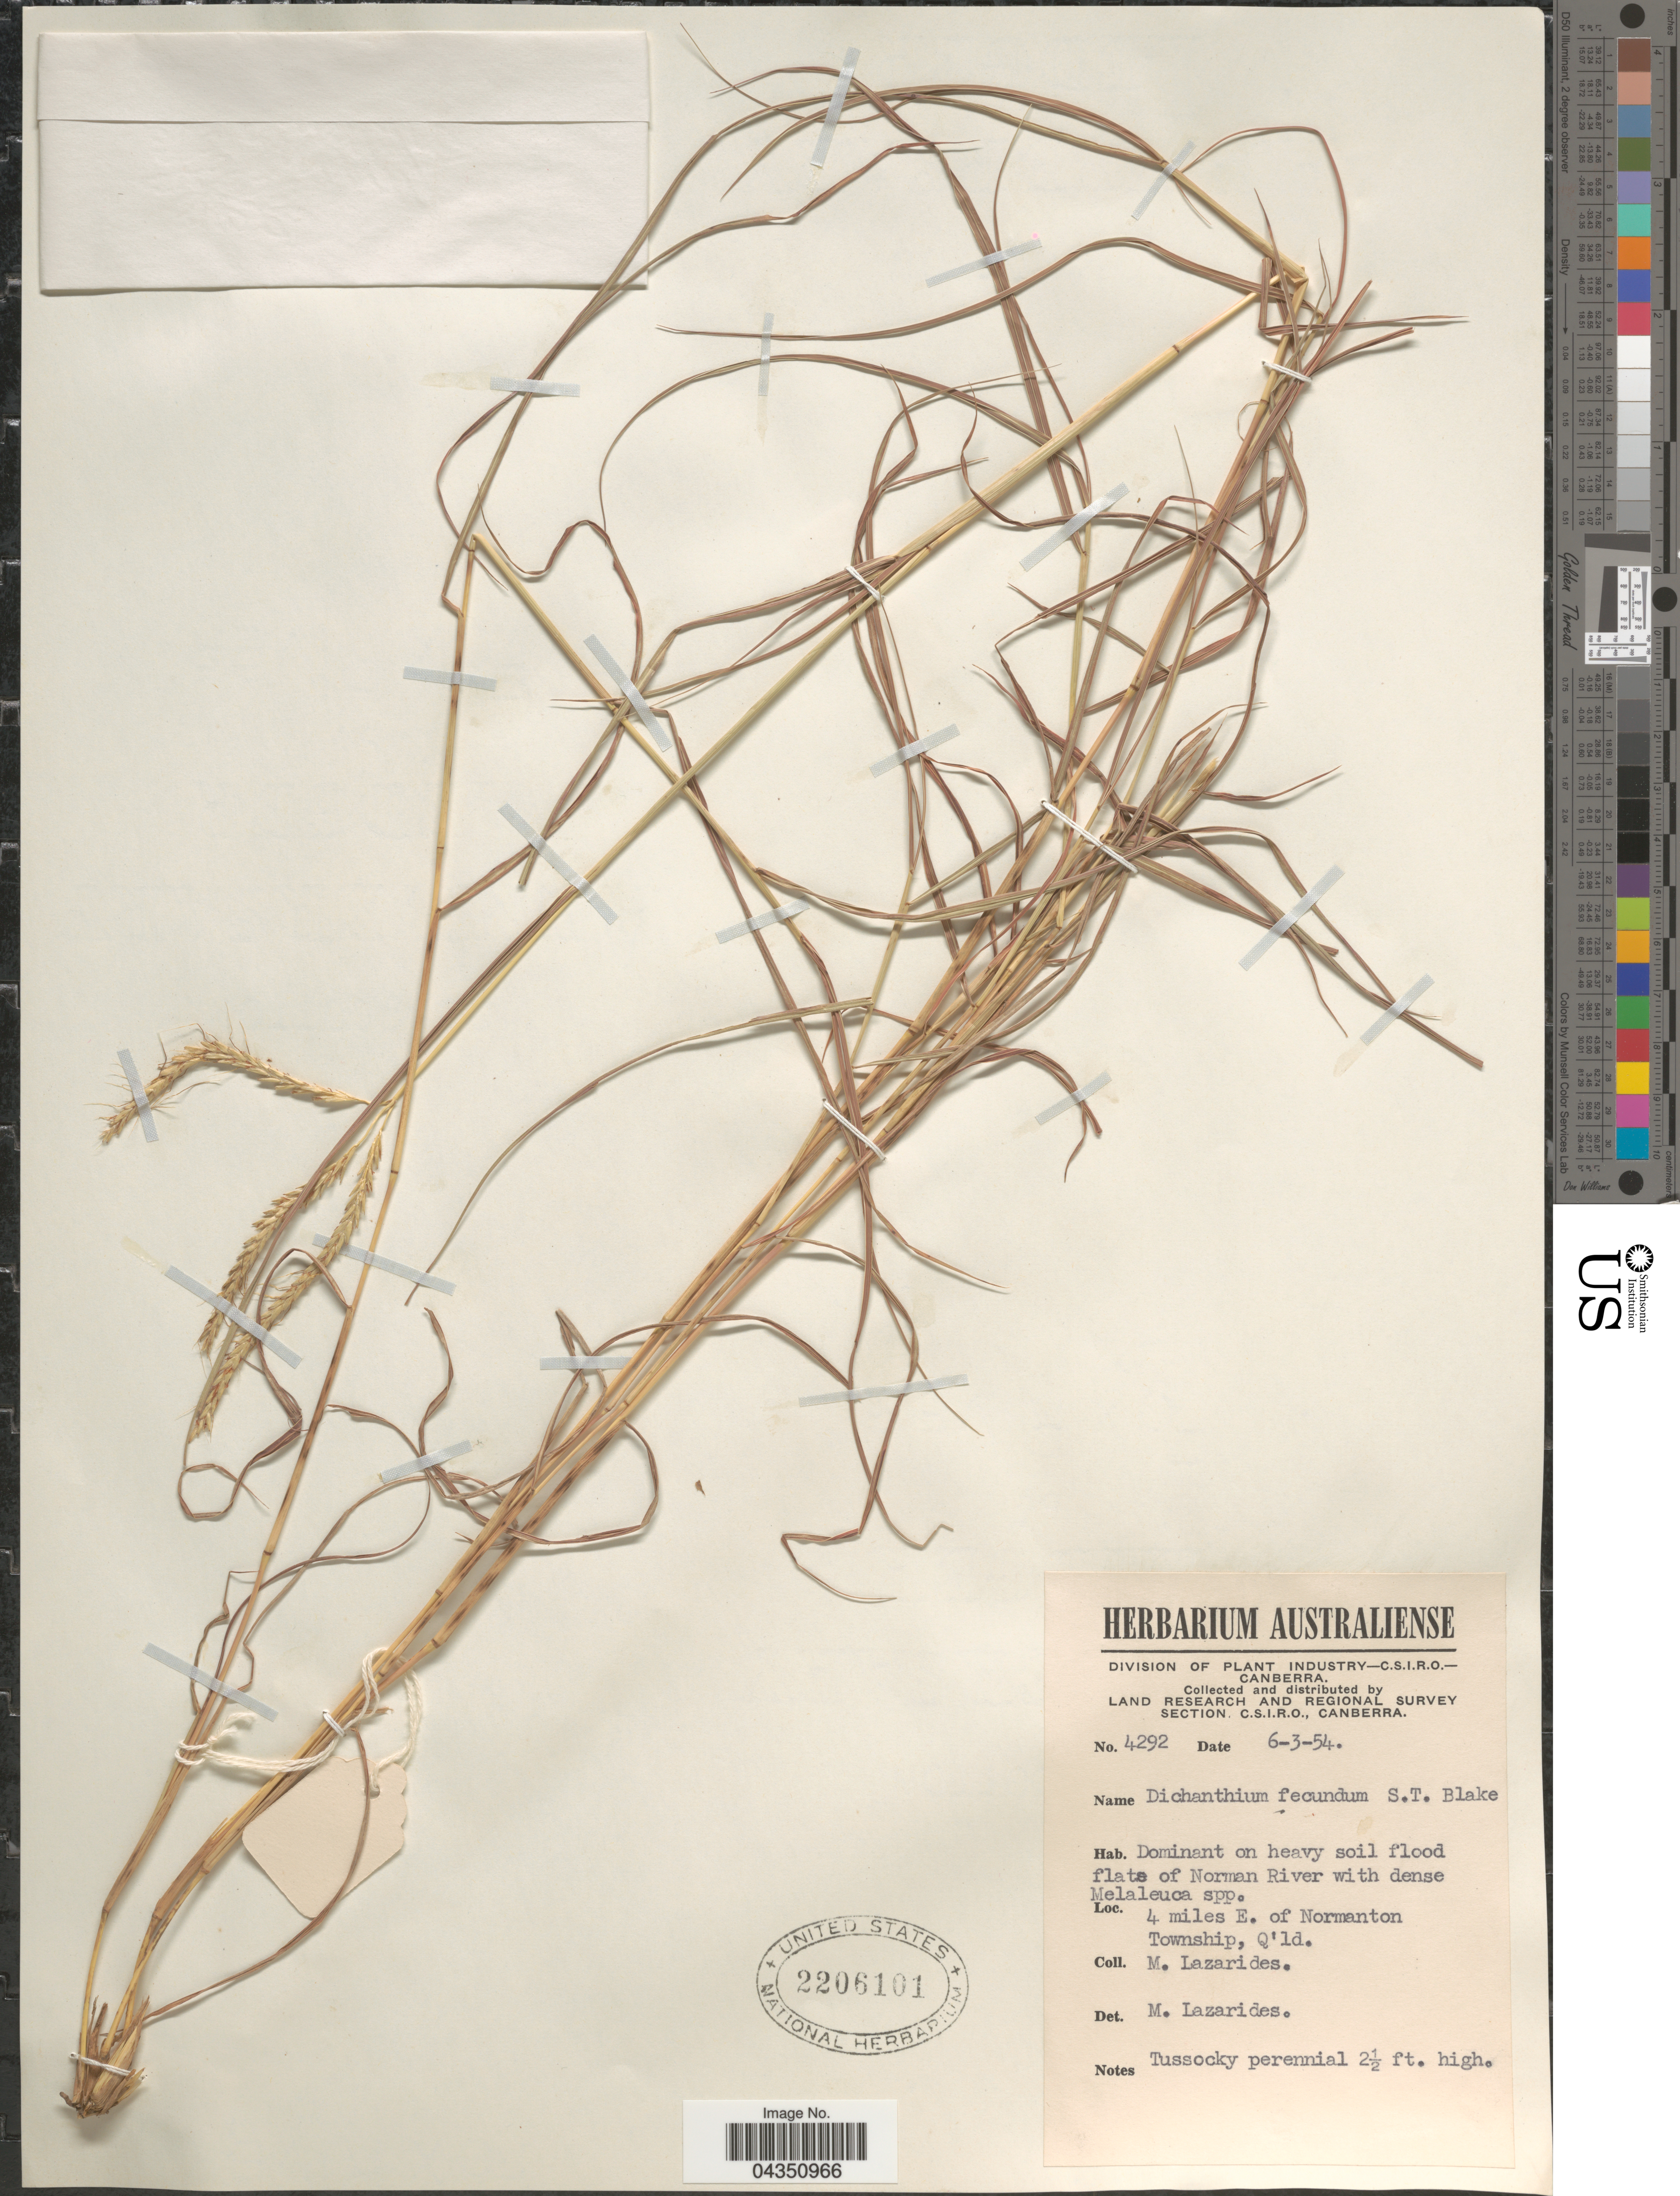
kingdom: Plantae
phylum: Tracheophyta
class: Liliopsida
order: Poales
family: Poaceae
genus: Dichanthium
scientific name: Dichanthium fecundum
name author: S.T. Blake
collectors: M. Lazarides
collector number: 4292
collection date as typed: Transcribed d/m/y: 6/3/54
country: Australia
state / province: Queensland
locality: Land Research and Regional Survey Section. Norman River. 4 miles E. of Normanton Township.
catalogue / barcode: US 2206101